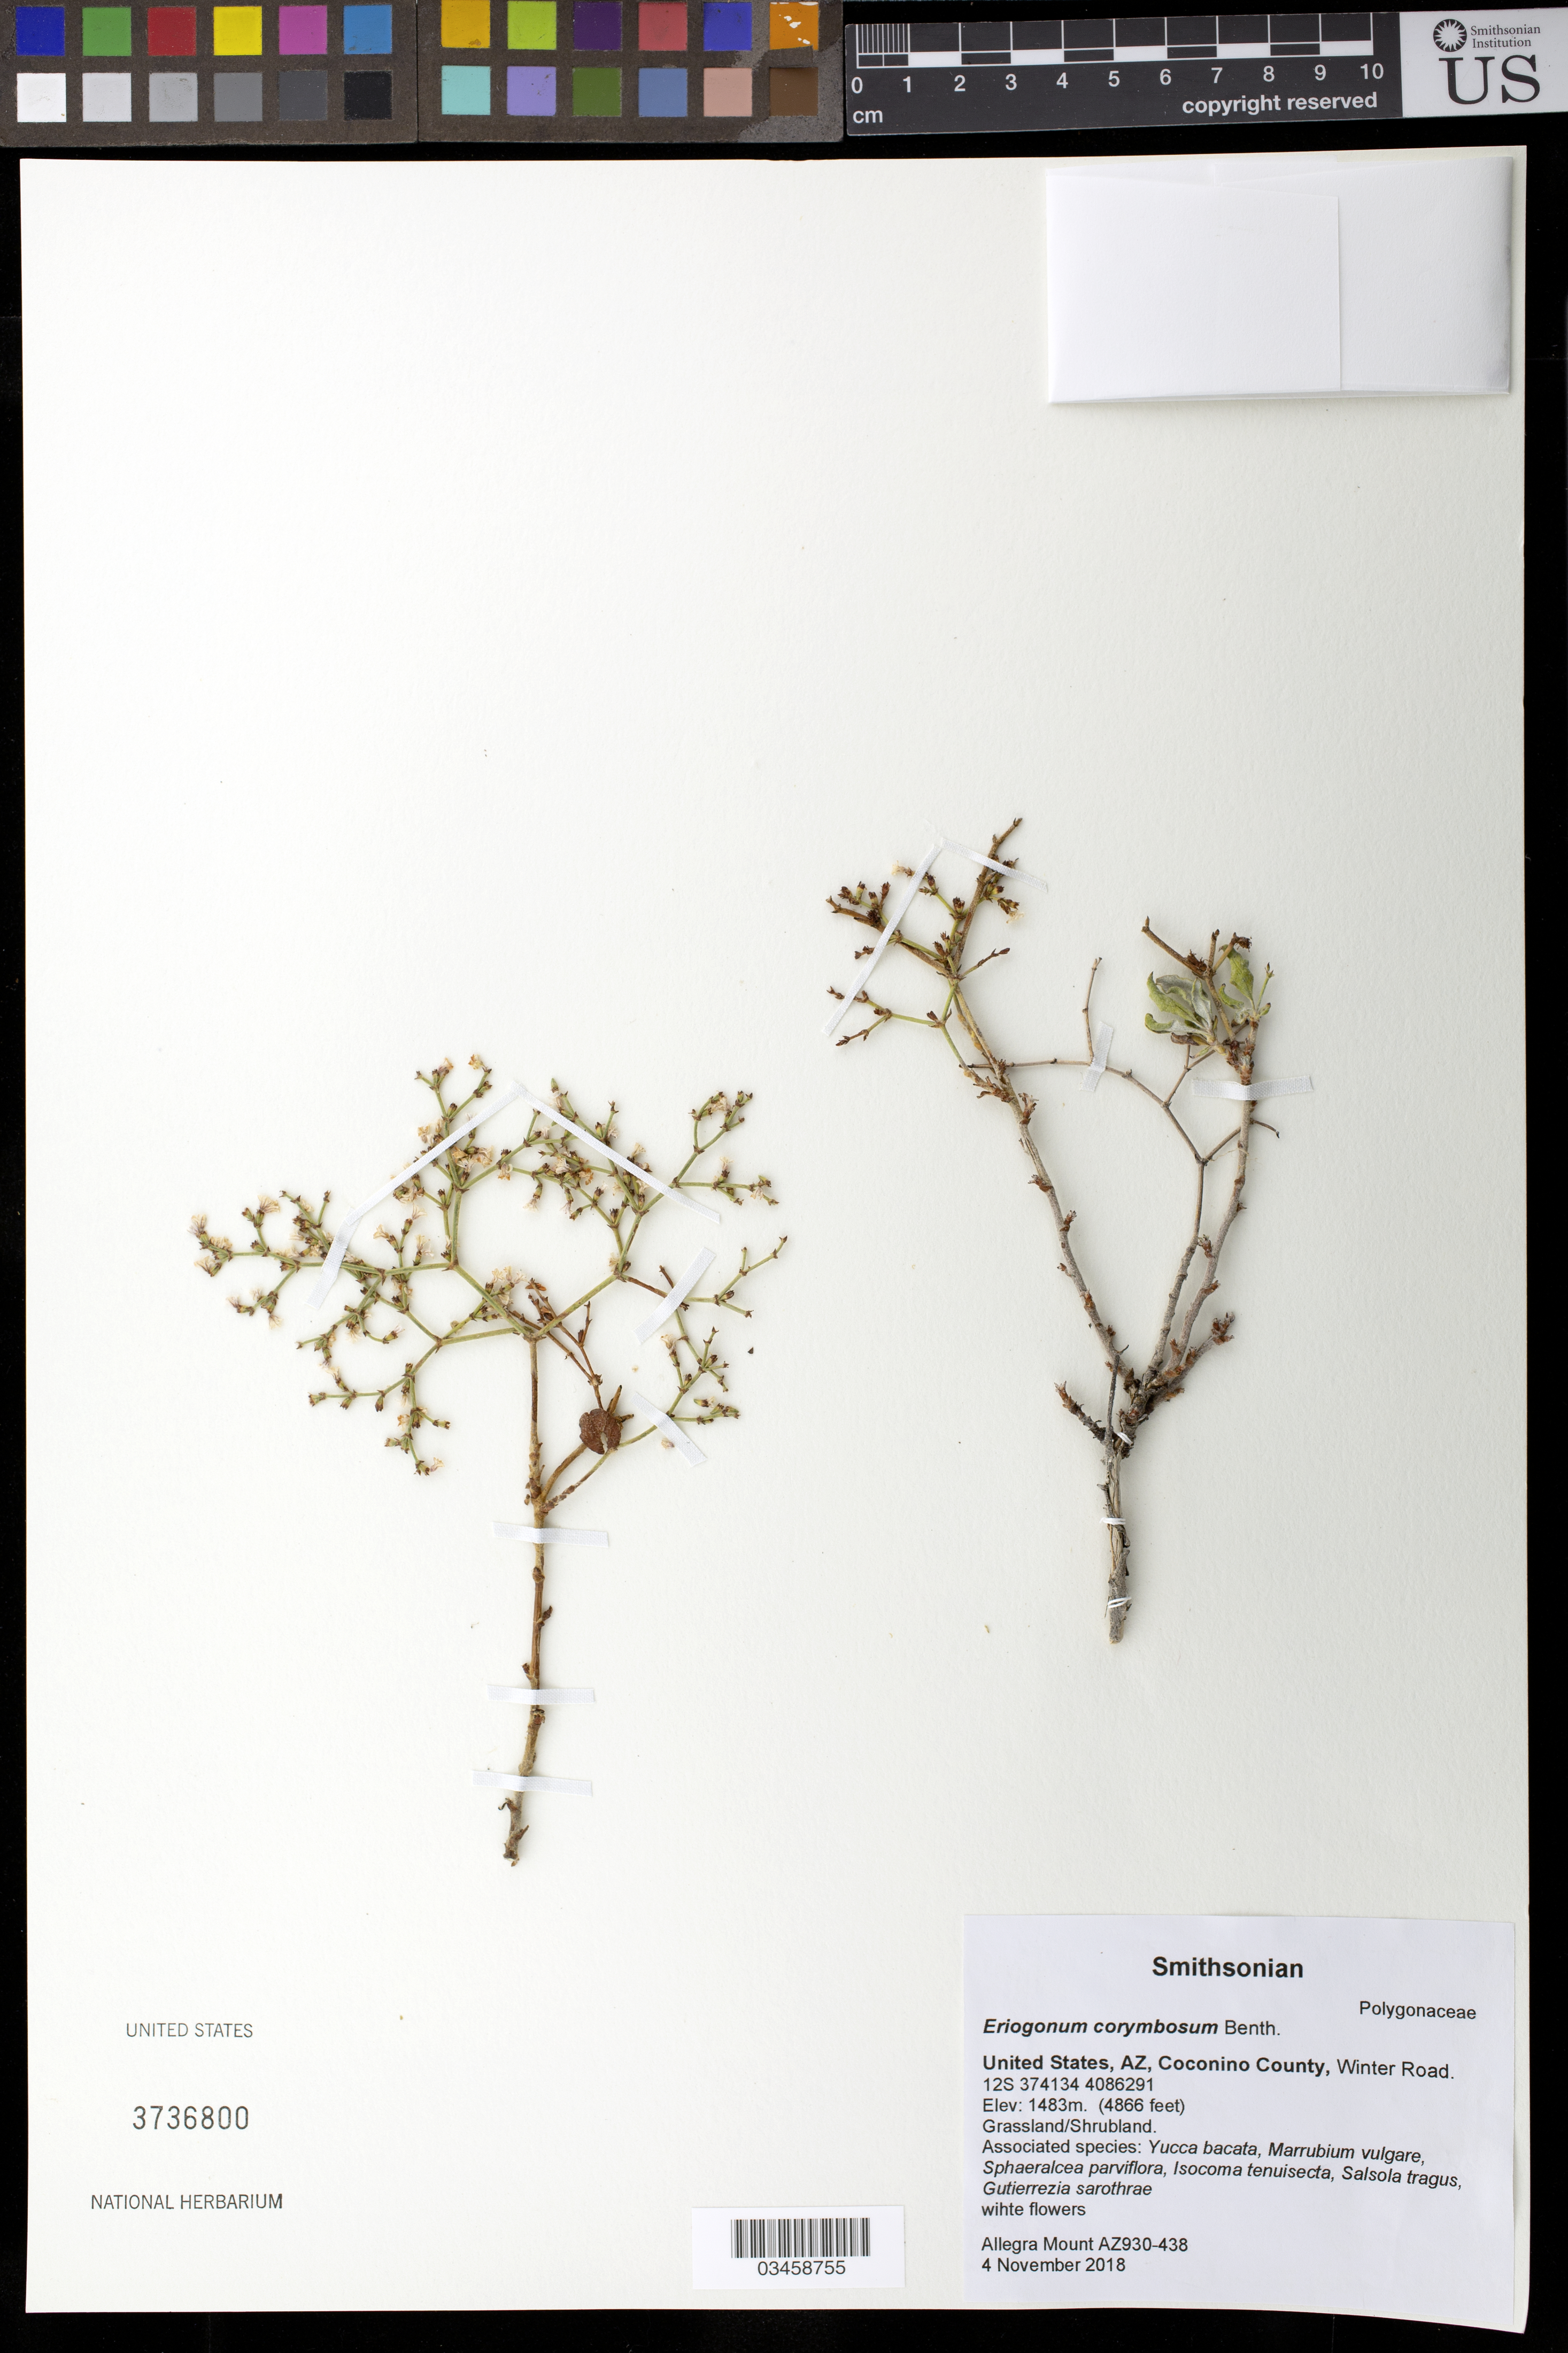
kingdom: Plantae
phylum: Tracheophyta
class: Magnoliopsida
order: Caryophyllales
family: Polygonaceae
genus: Eriogonum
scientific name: Eriogonum corymbosum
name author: Benth.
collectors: A. Mount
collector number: AZ930-438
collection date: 2018-11-04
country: United States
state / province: Arizona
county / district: Cococino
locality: Winter Road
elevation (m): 1483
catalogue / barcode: US 3736800